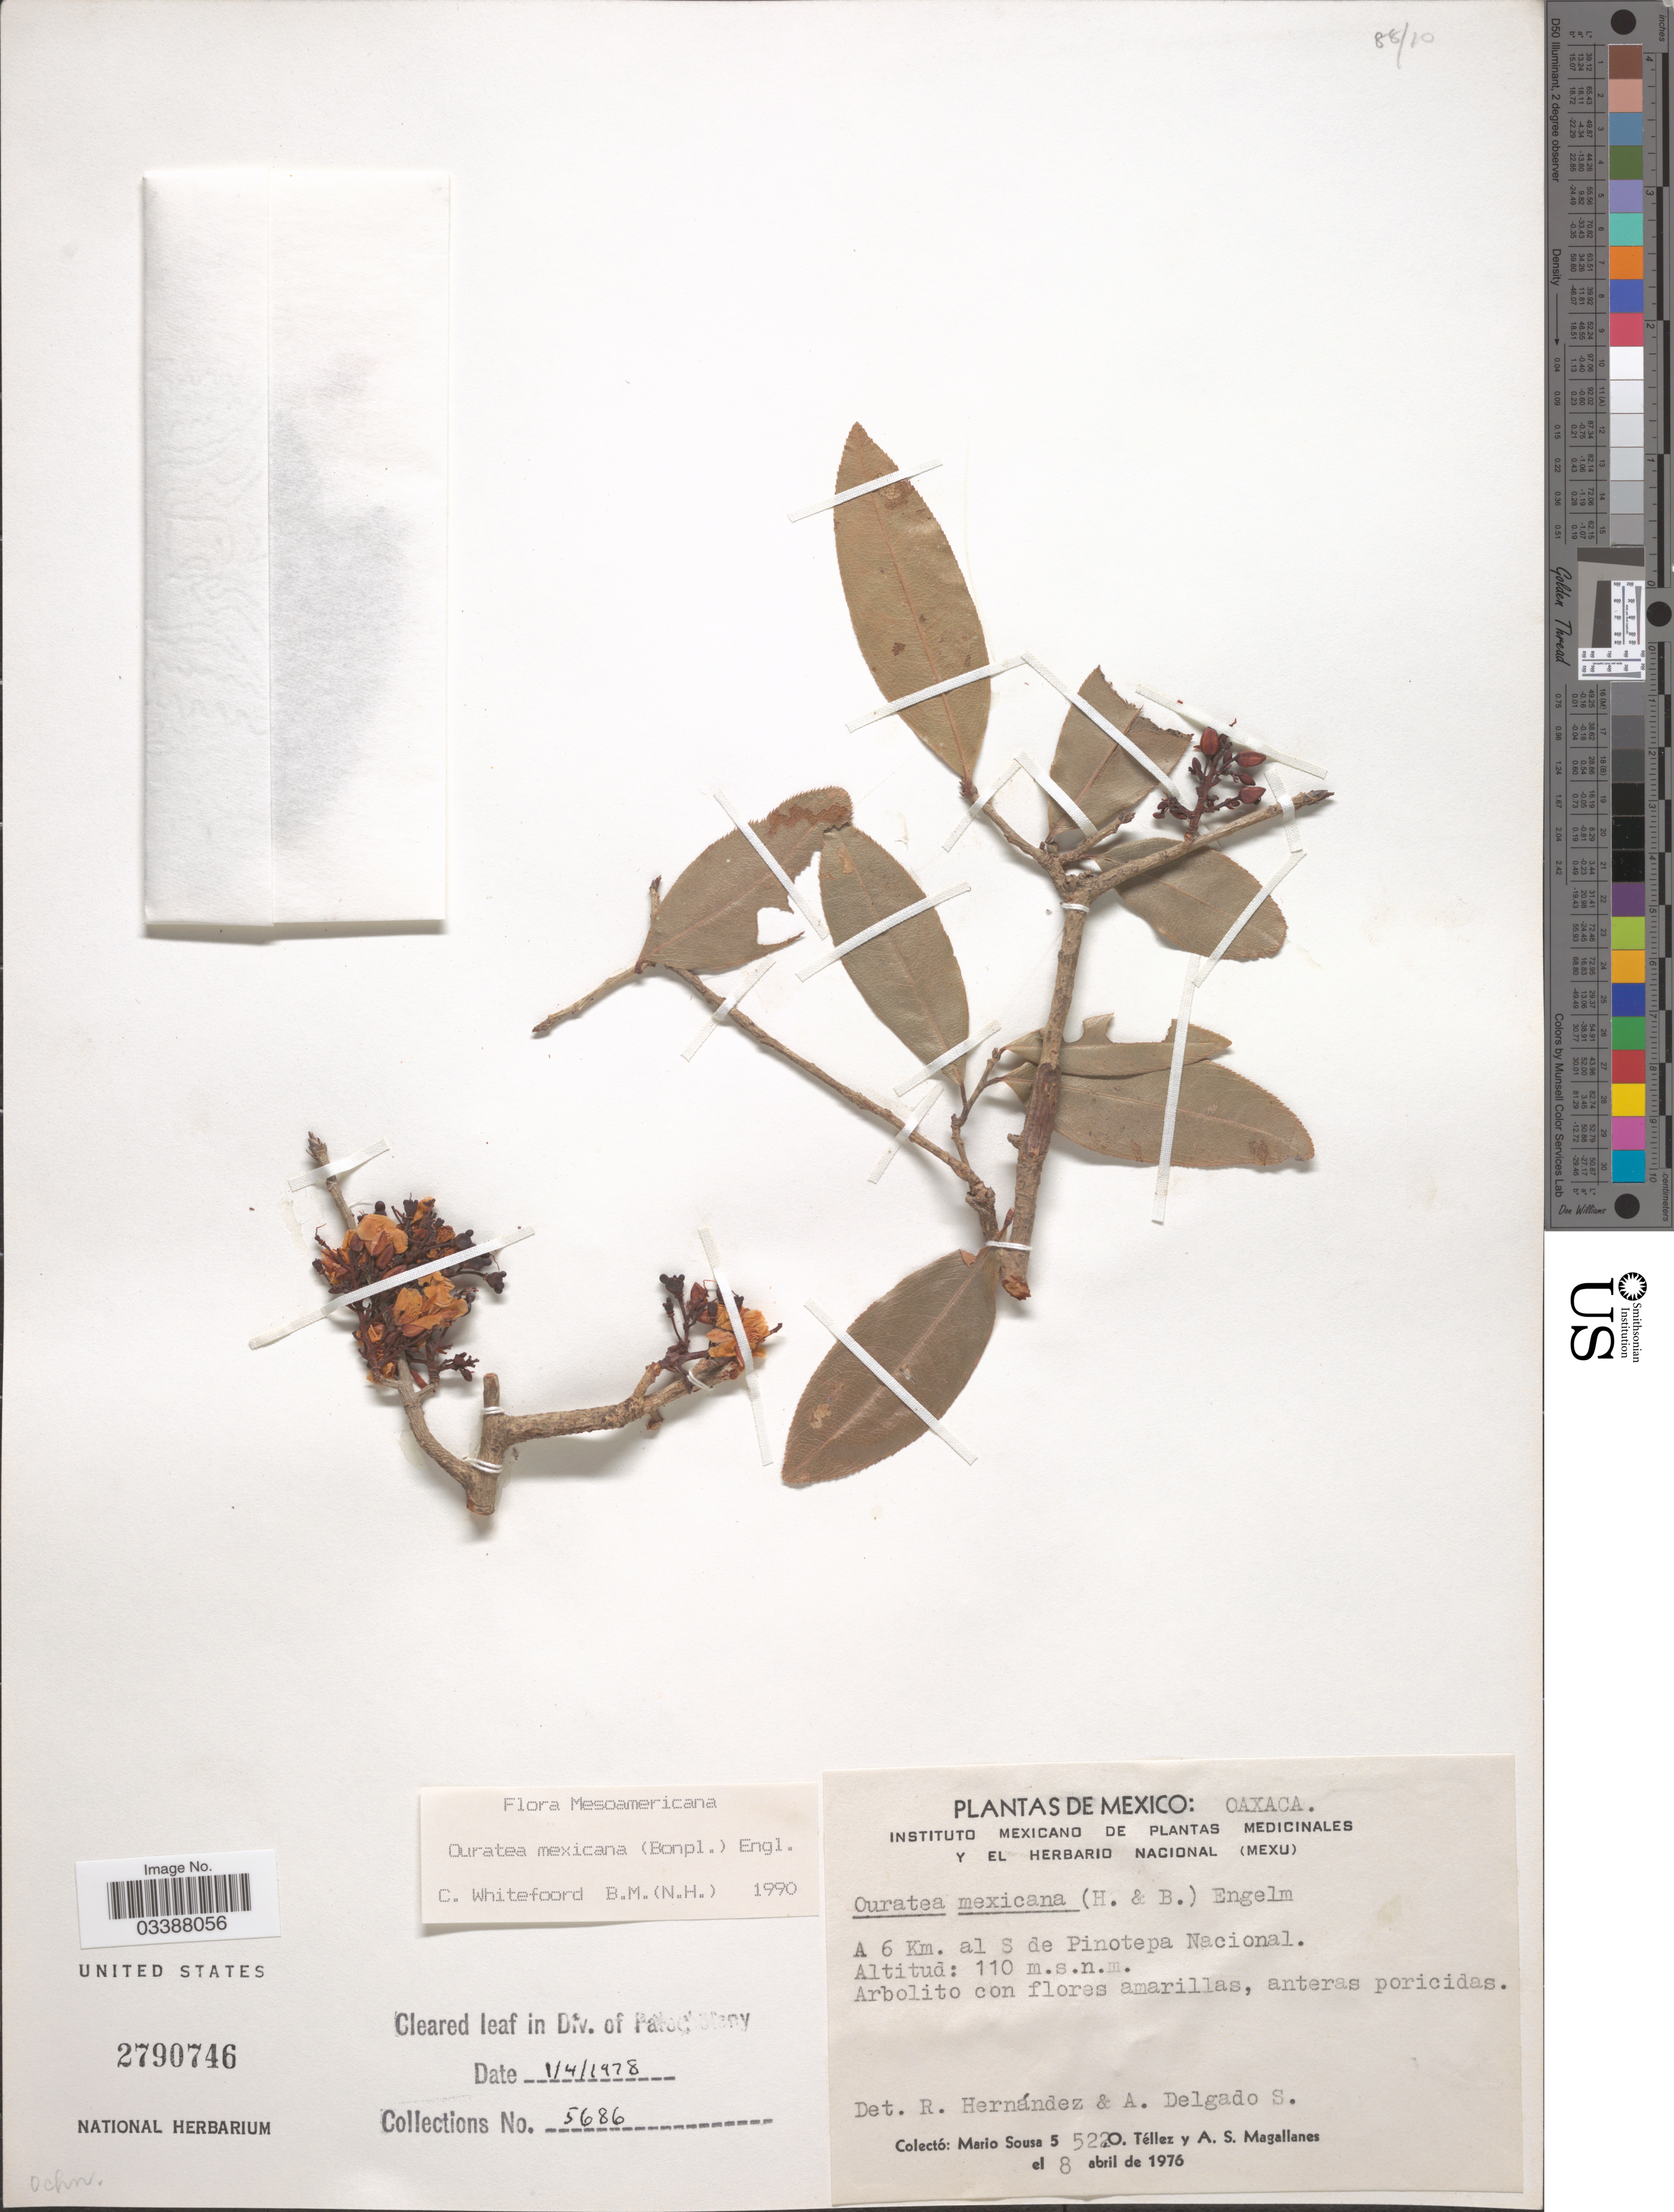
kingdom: Plantae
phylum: Tracheophyta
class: Magnoliopsida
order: Malpighiales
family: Ochnaceae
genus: Ouratea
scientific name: Ouratea mexicana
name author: (Humb.) Engl.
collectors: M. Sousa S., O. Tellez & A. Magallanes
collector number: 5522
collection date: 1976-04-08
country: Mexico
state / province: Oaxaca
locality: A 6 Km. al S de Pinotepa Nacional.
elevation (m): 110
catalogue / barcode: US 2790746